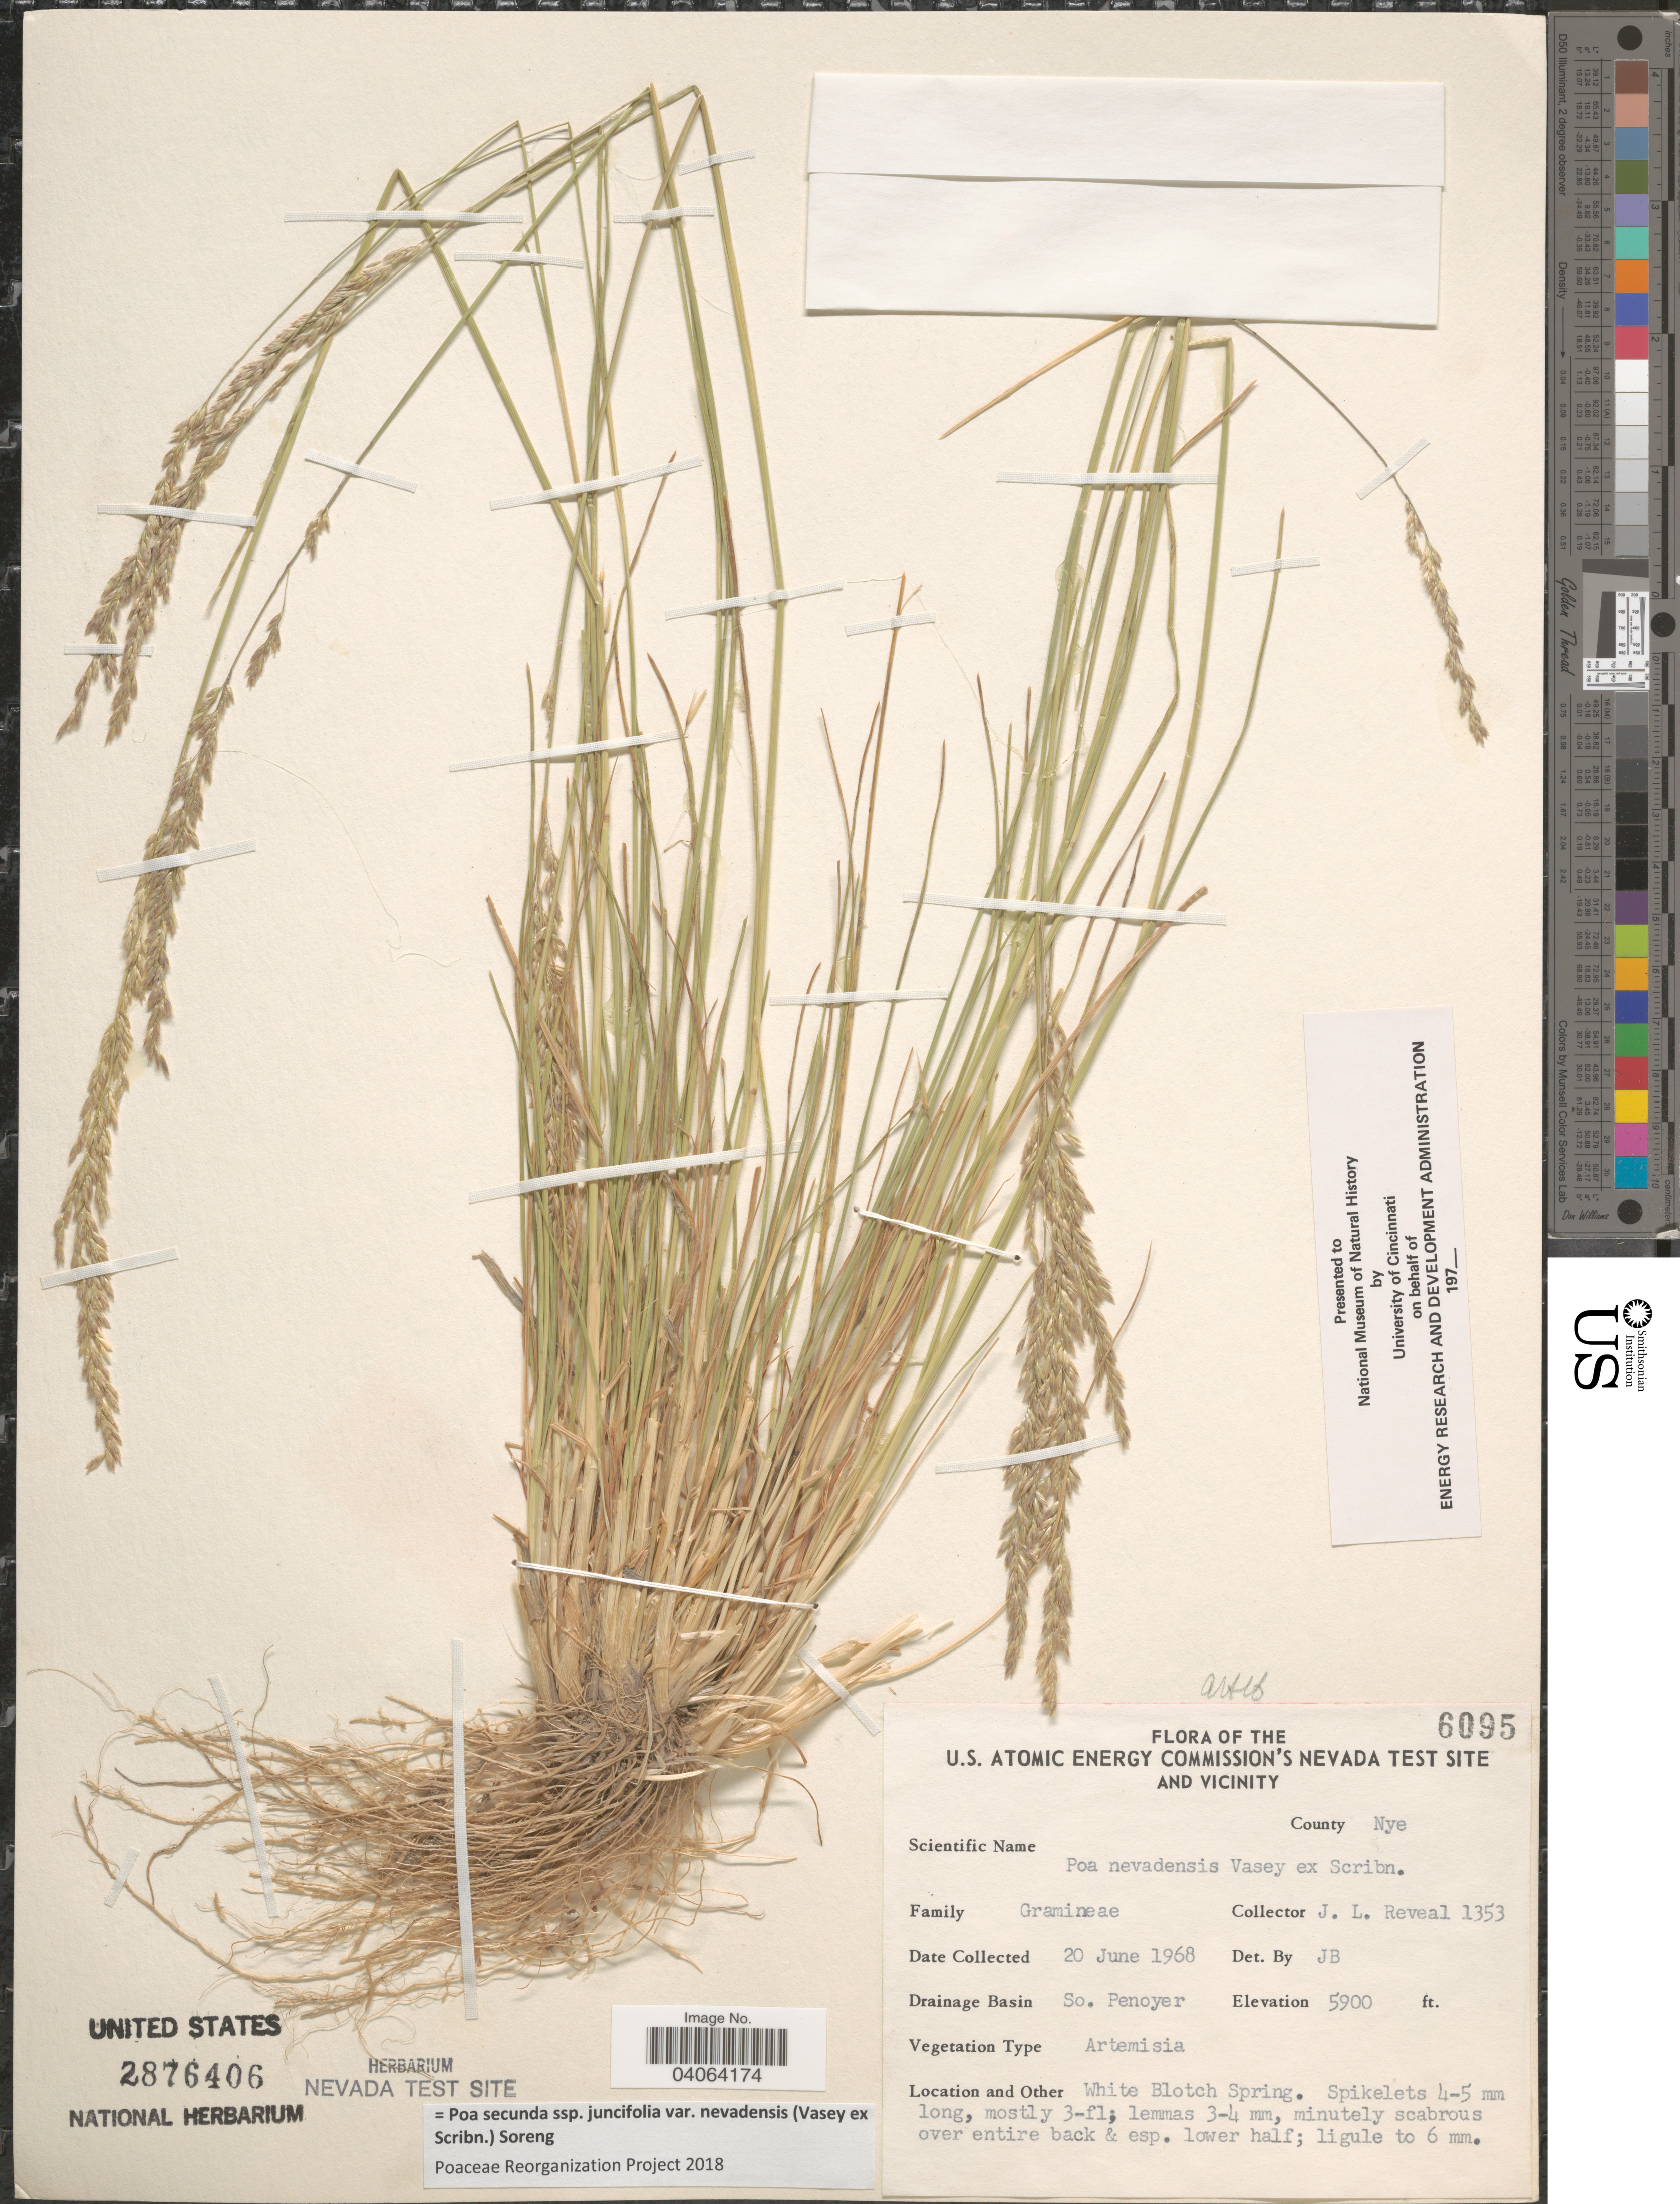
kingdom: Plantae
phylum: Tracheophyta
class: Liliopsida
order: Poales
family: Poaceae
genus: Poa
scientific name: Poa secunda subsp. juncifolia var. nevadensis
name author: (Vasey ex Scribn.) Soreng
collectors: J. L. Reveal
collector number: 1353/6095 ?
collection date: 1968-06-20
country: United States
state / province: Nevada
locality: The U.S. Atomic Energy Commission's Nevada Test Site and vicinity. County Nye. Drainage Basin So. Penoyer. White Blotch Spring.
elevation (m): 1798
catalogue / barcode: US 2876406